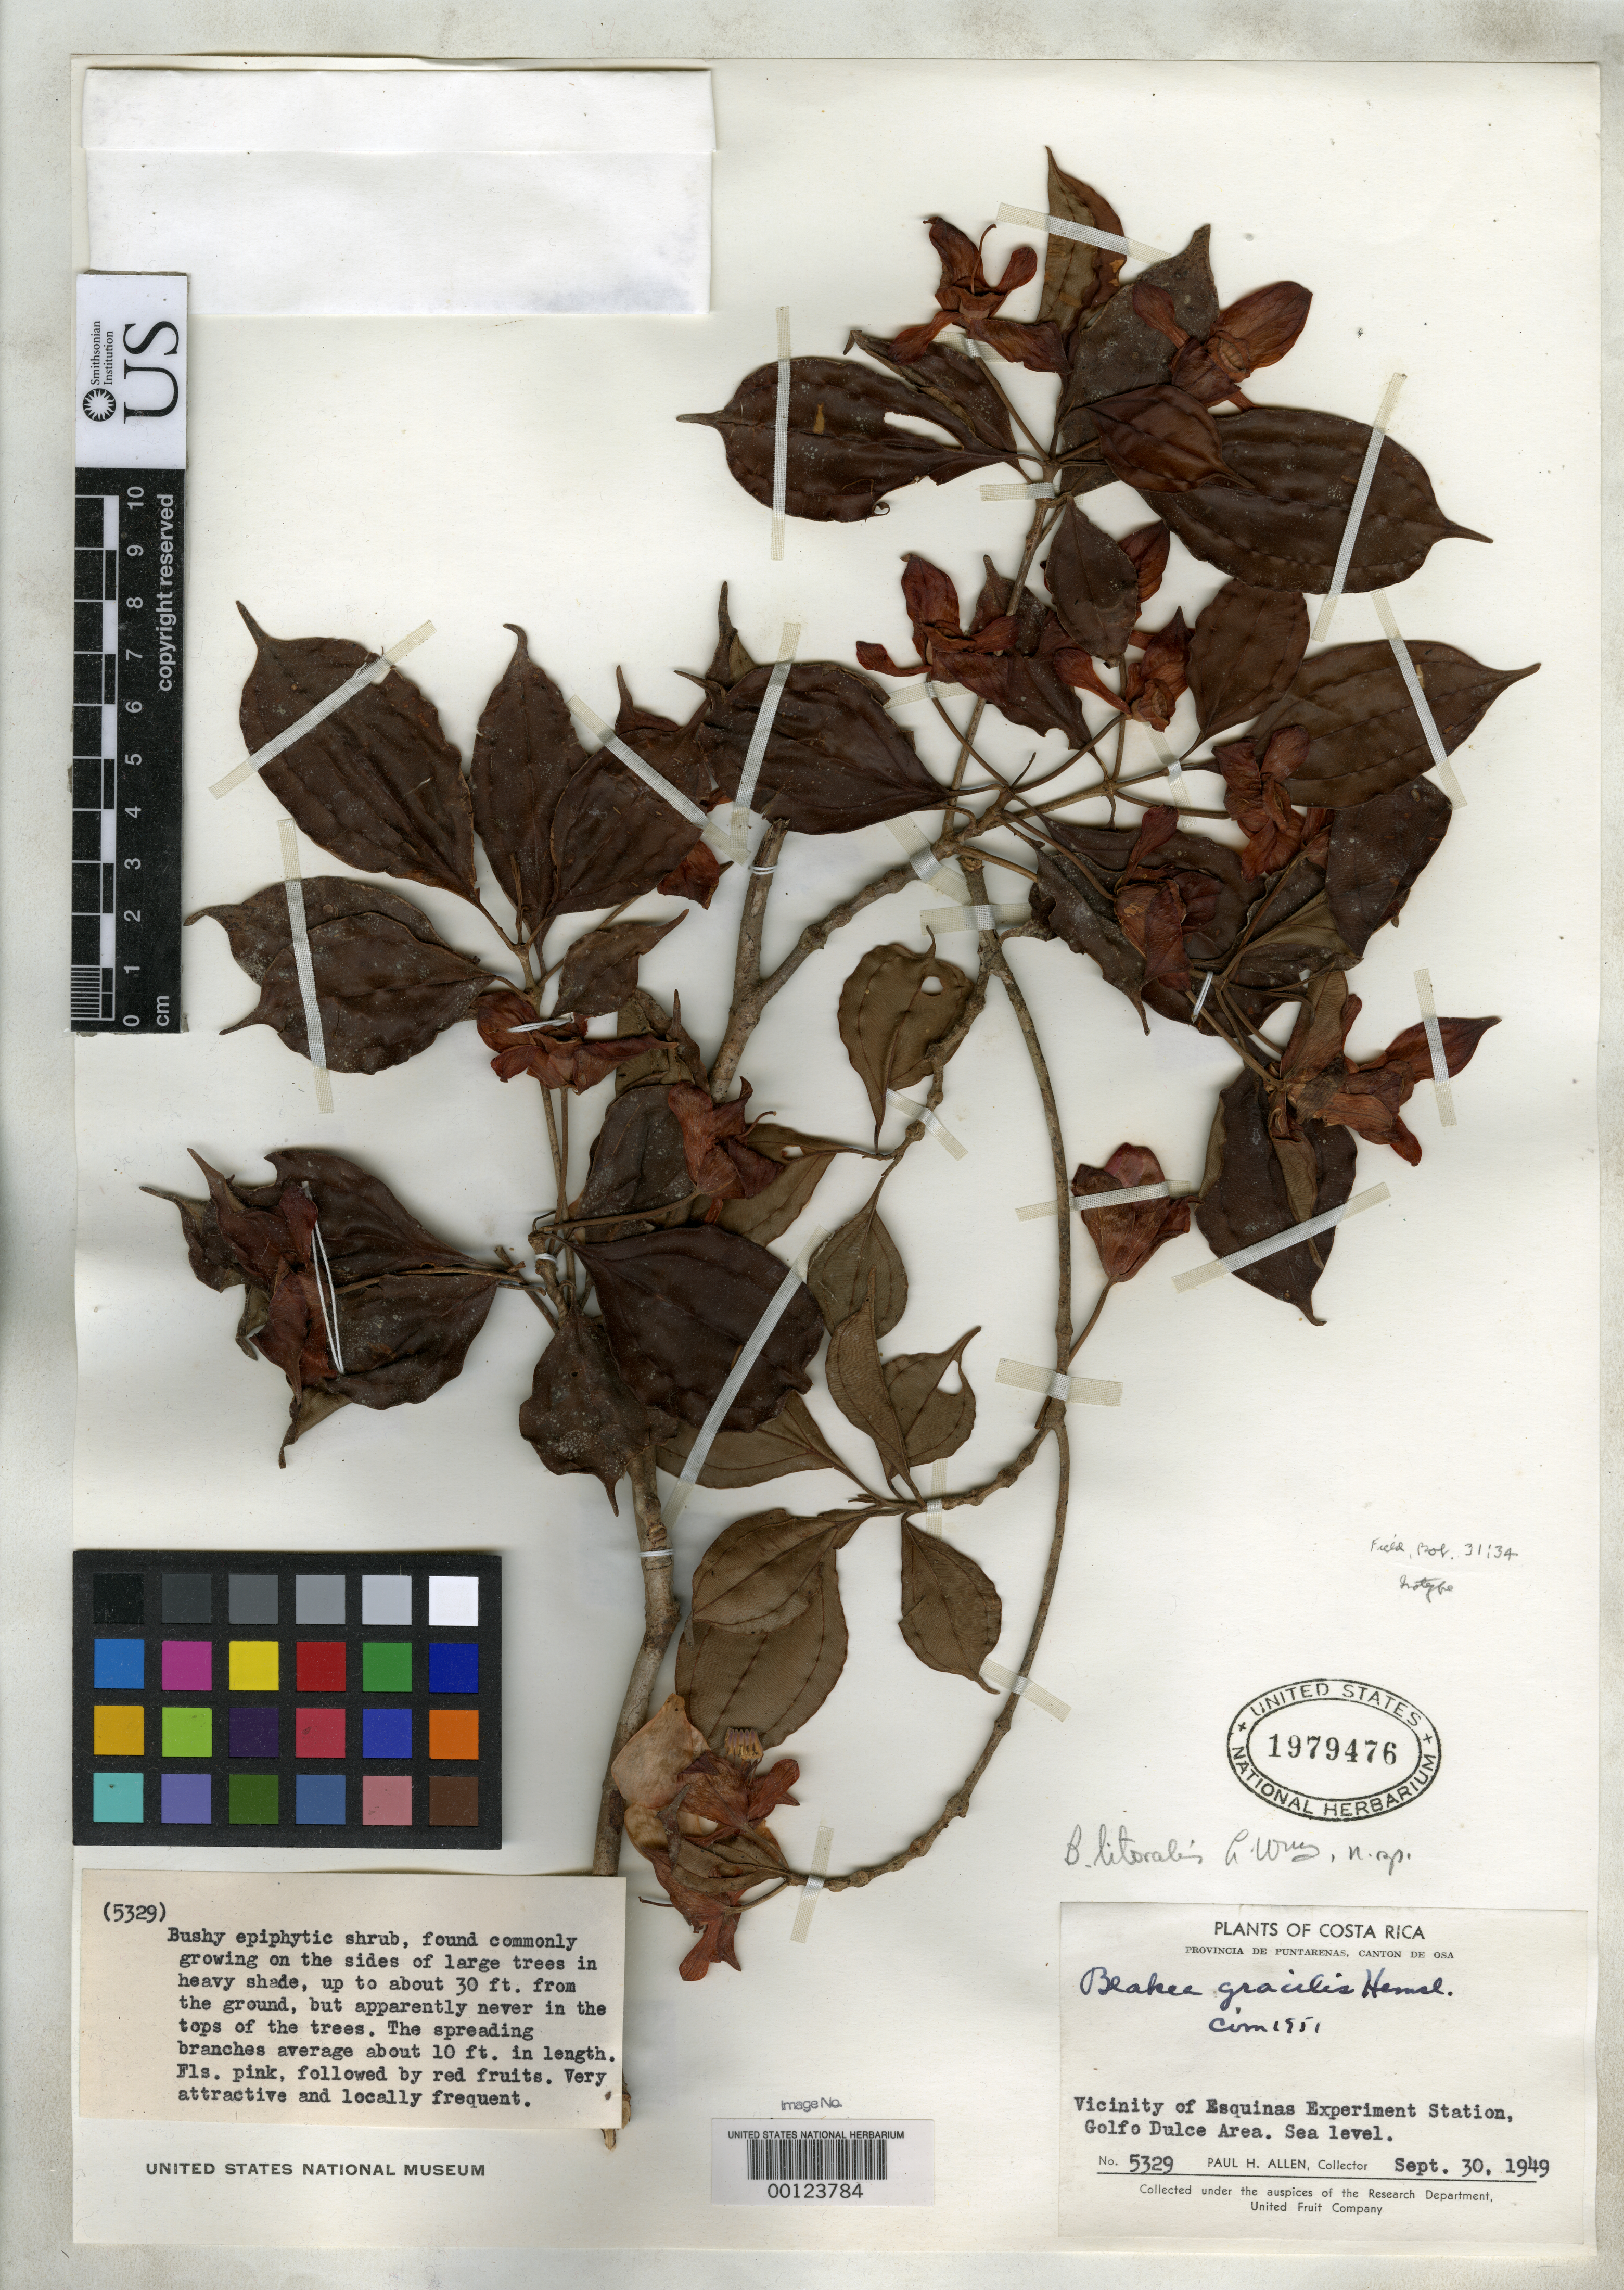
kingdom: Plantae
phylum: Tracheophyta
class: Magnoliopsida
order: Myrtales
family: Melastomataceae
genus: Blakea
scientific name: Blakea litoralis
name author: L.O. Williams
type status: Isotype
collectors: P. H. Allen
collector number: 5329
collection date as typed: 30 Sep 1949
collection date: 1949-09-30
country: Costa Rica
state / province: Puntarenas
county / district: Osa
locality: Vicinity of Esquinas Exp. Station, Golfo Dulce area; sea level.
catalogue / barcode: US 1979476